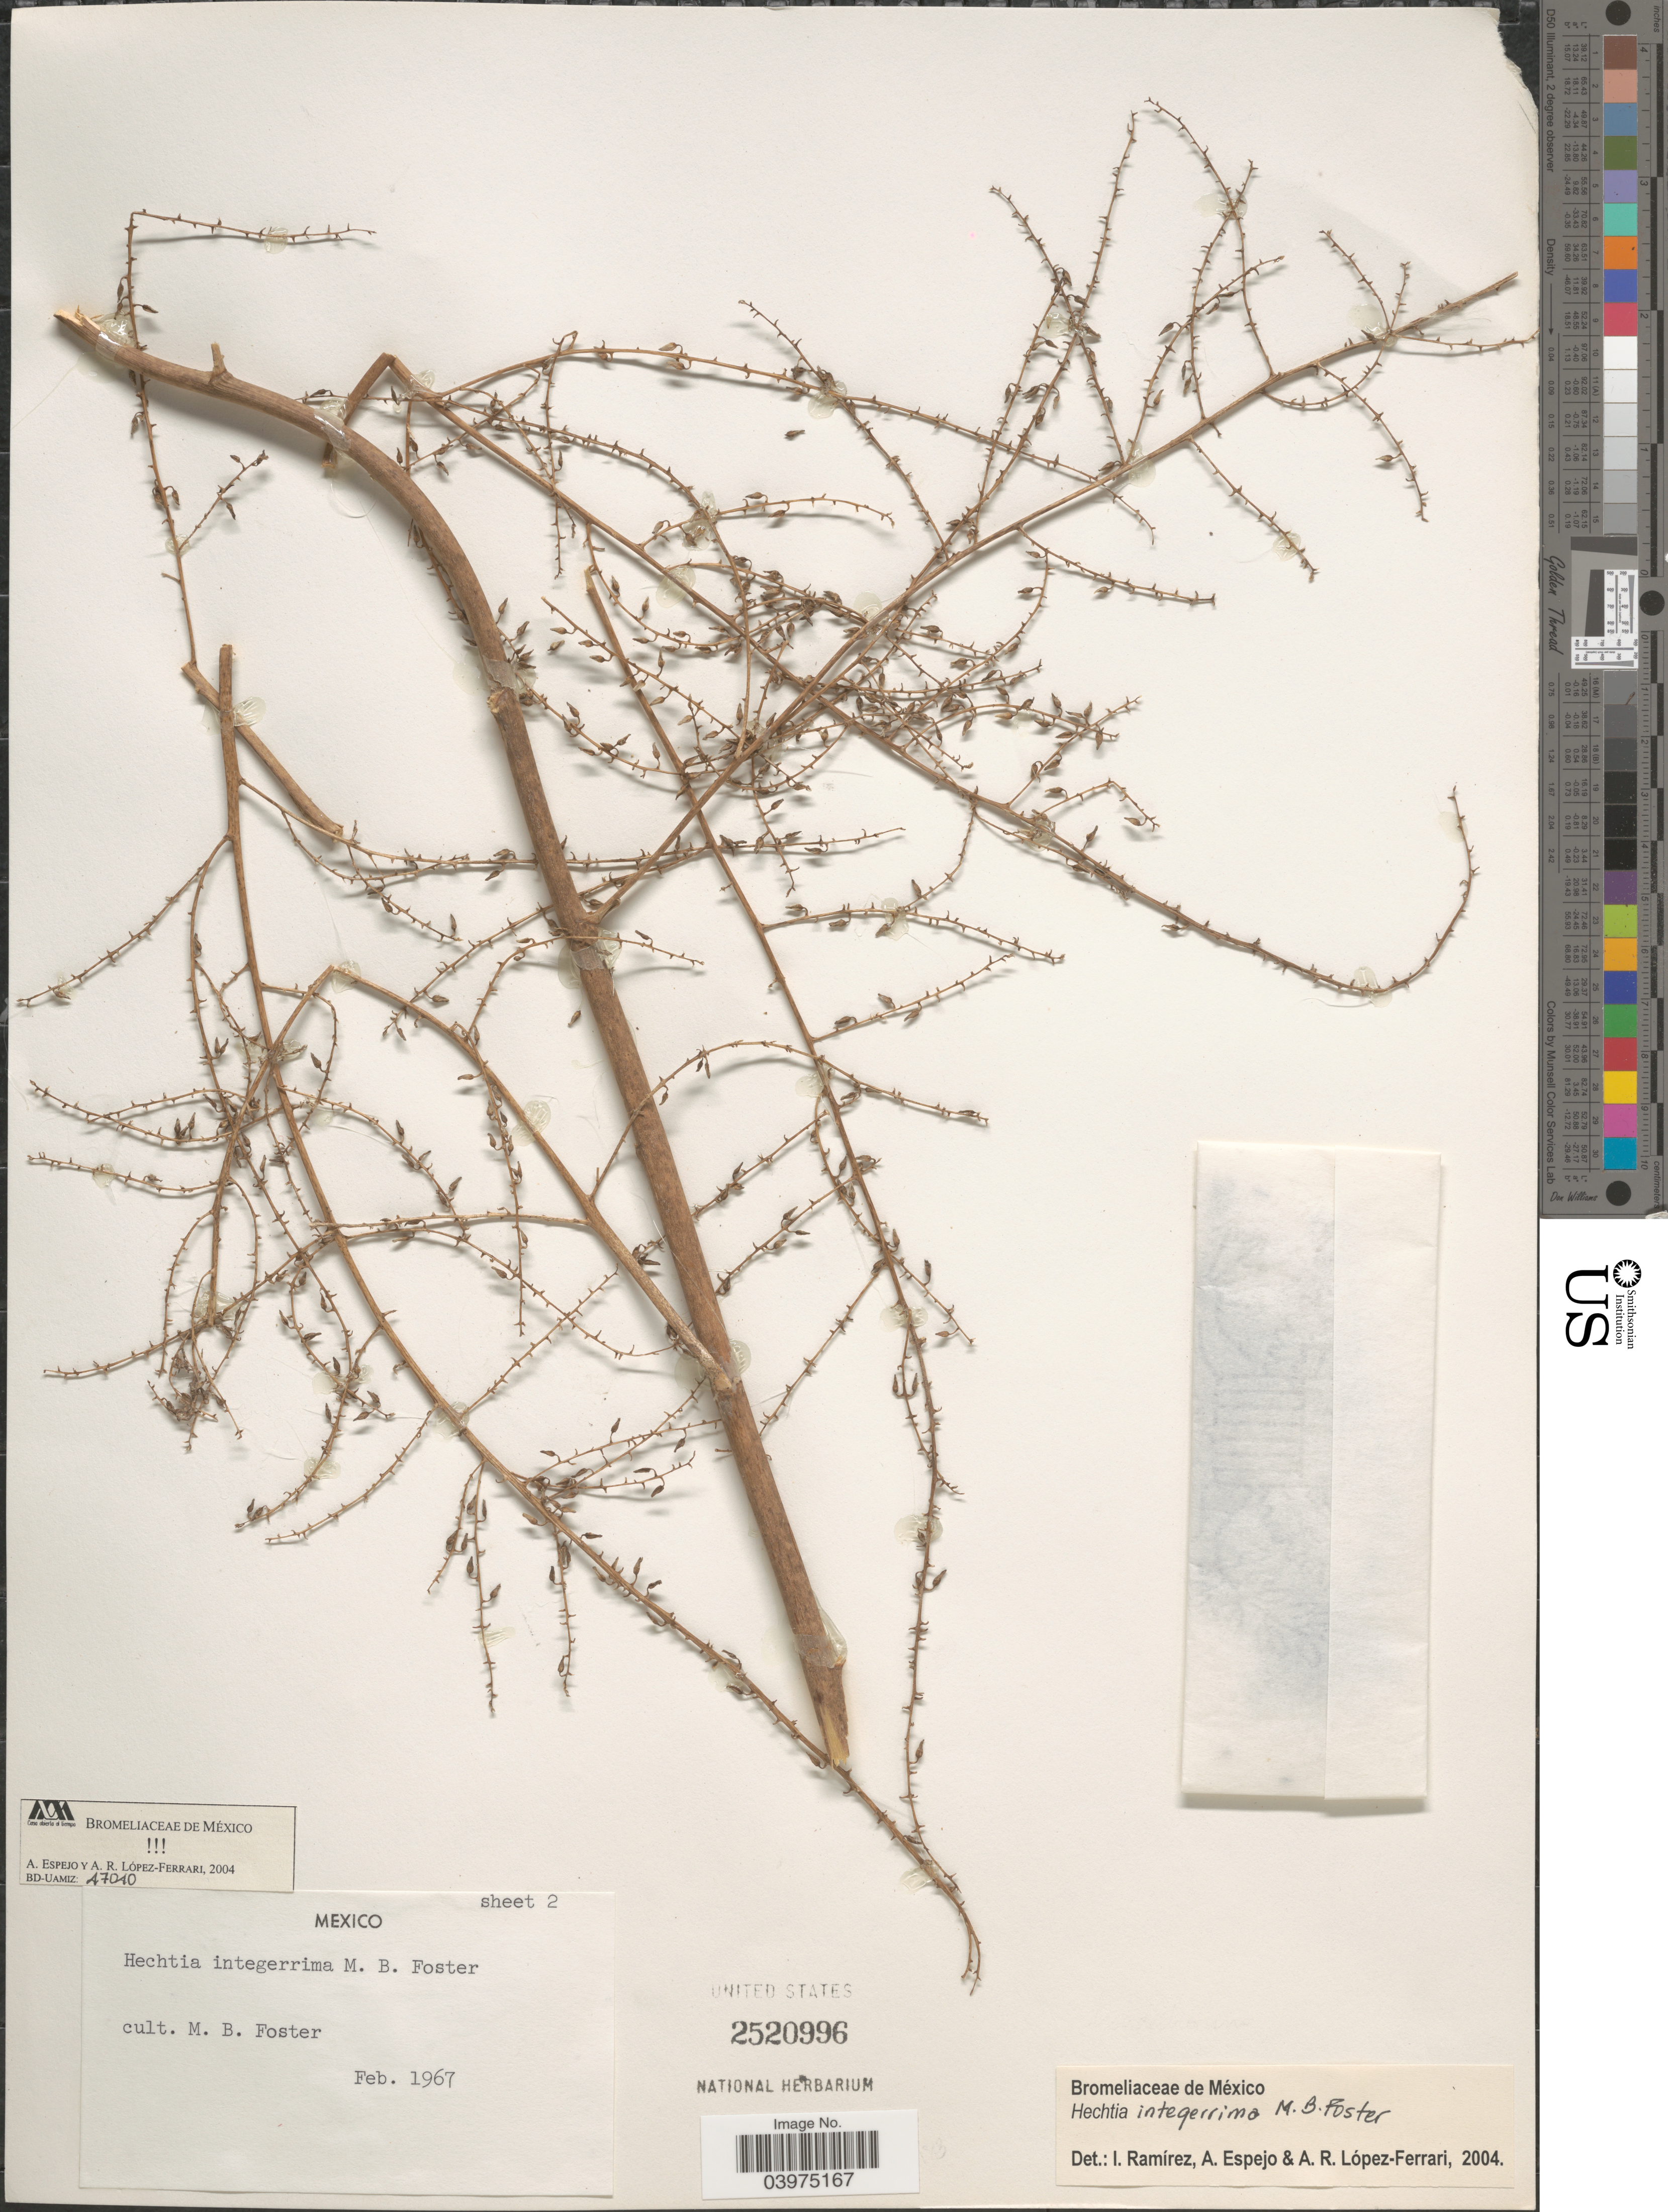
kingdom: Plantae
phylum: Tracheophyta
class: Liliopsida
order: Poales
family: Bromeliaceae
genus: Hechtia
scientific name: Hechtia integerrima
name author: M.B. Foster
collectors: M. B. Foster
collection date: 1967-02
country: Mexico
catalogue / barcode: US 2520996